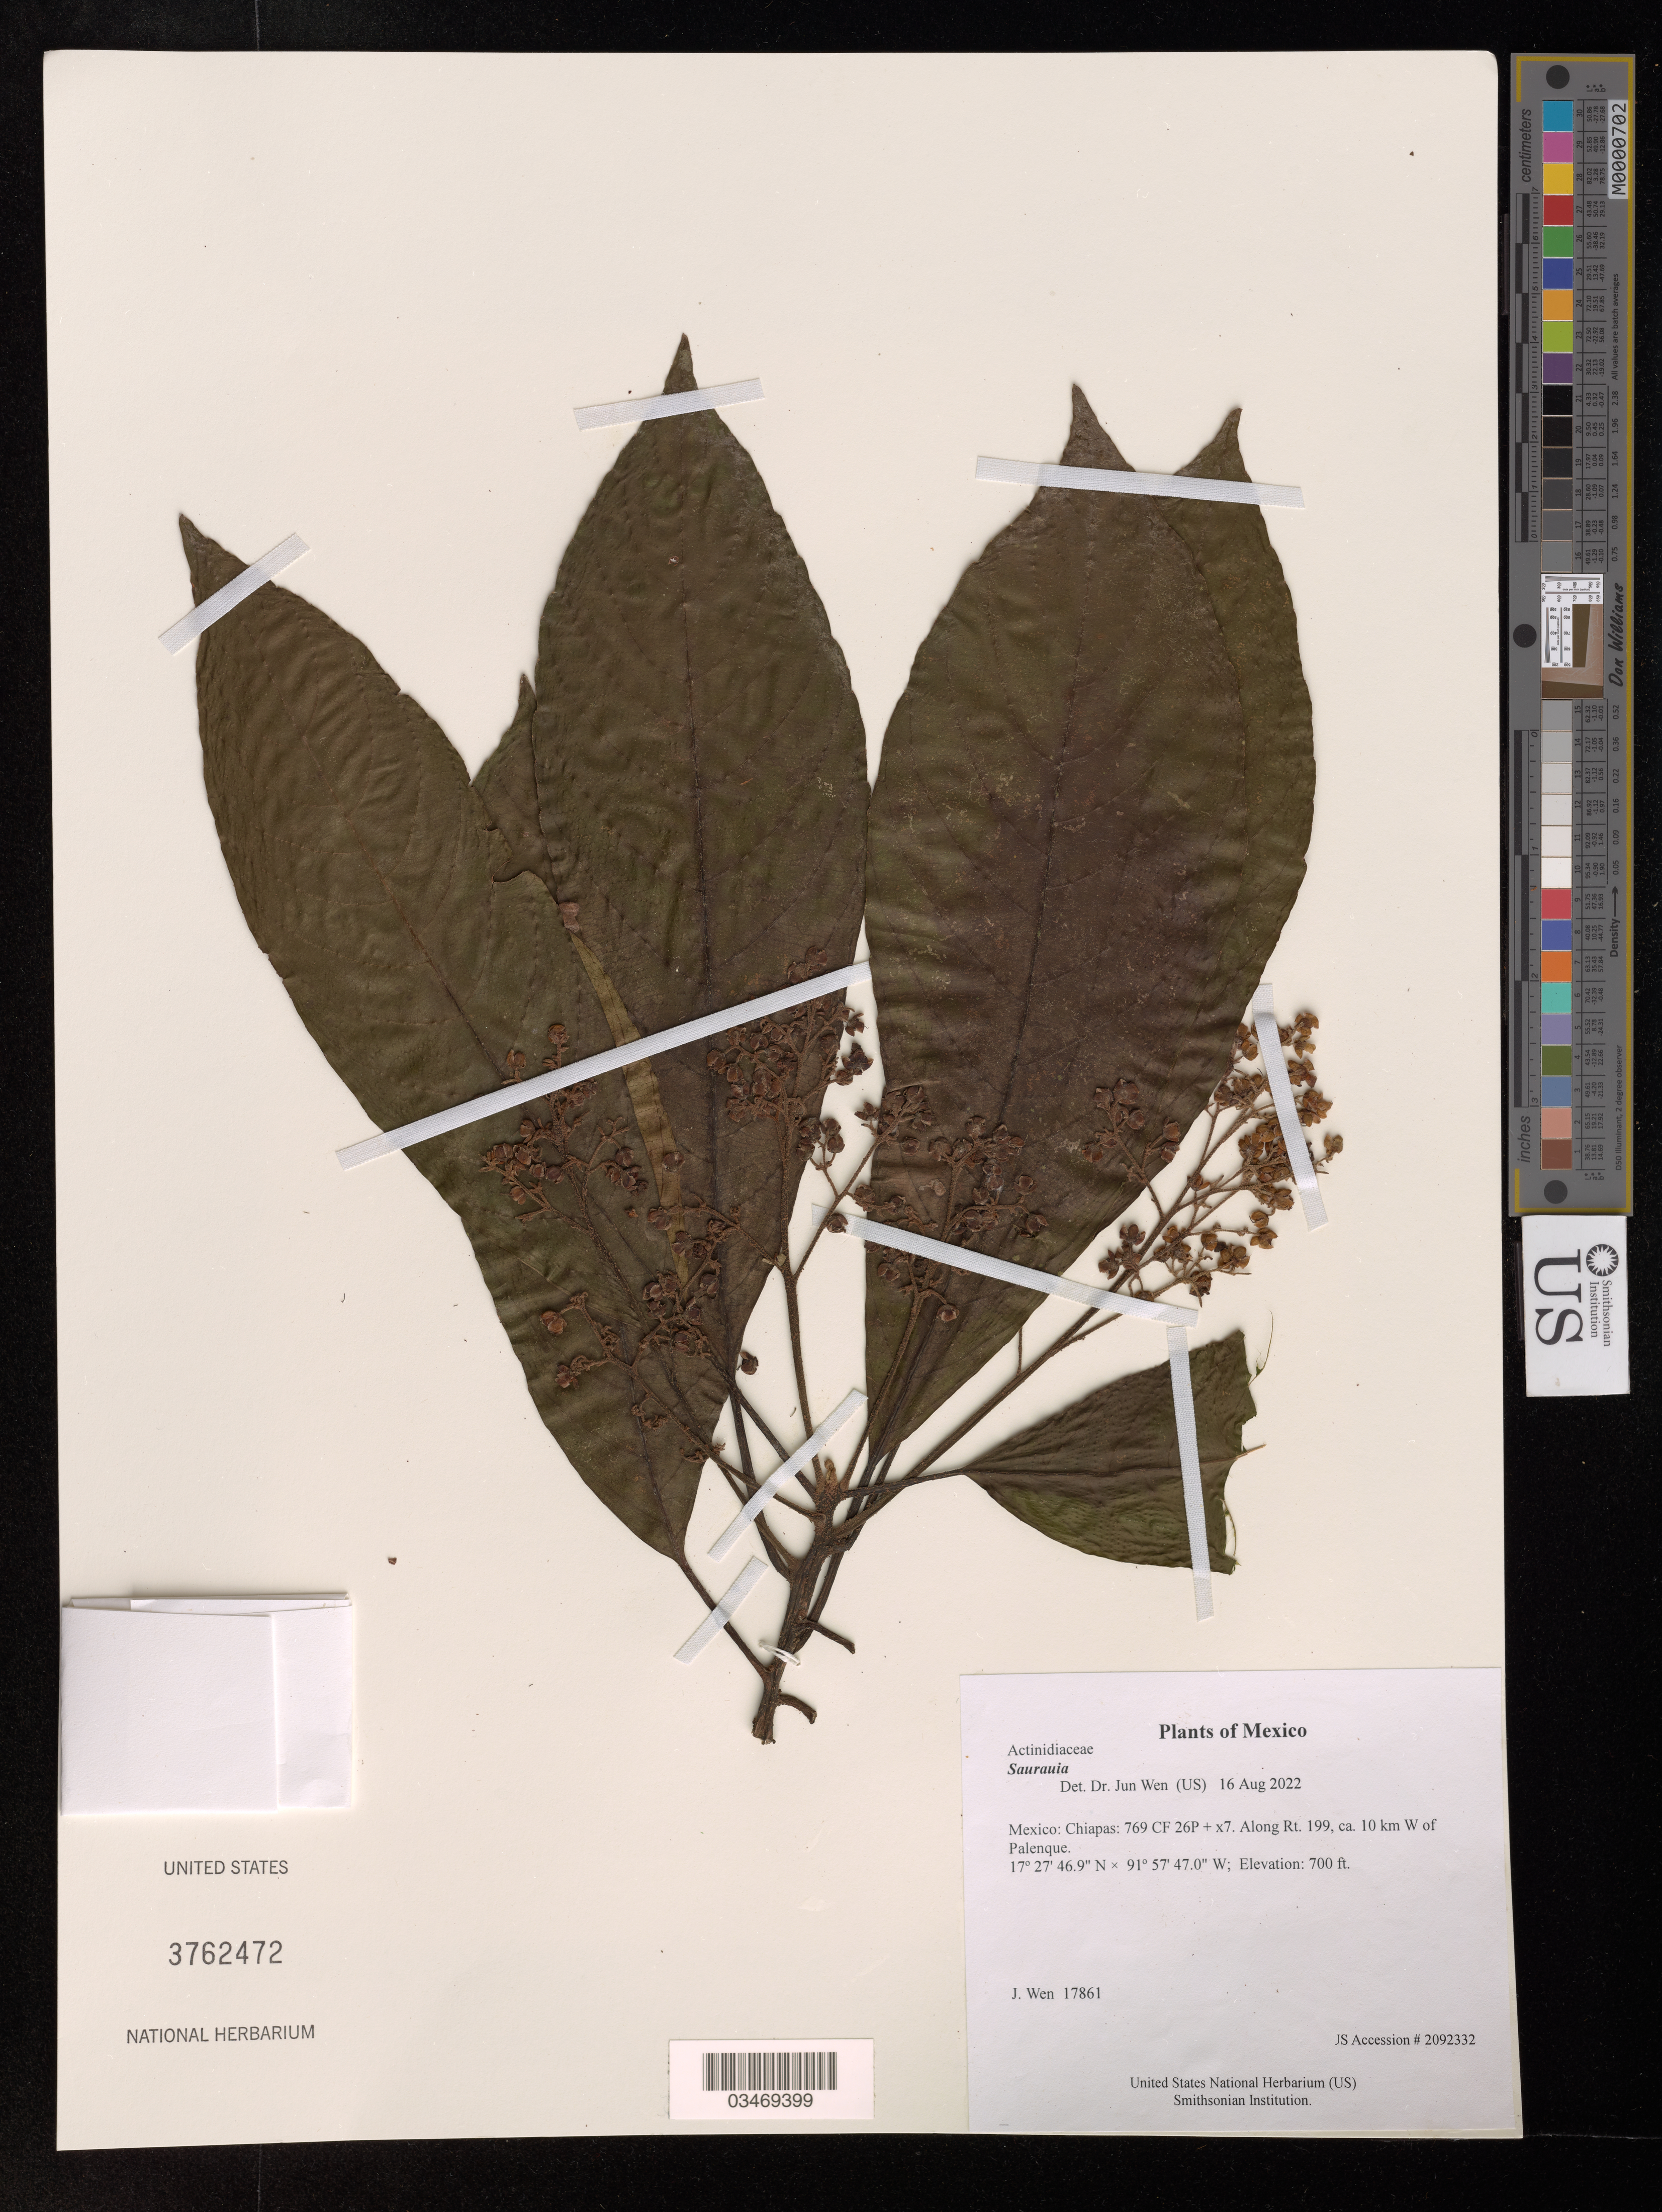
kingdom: Plantae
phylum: Tracheophyta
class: Magnoliopsida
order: Ericales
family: Actinidiaceae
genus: Saurauia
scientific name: Saurauia sp.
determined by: Wen, Jun, (BOT), Smithsonian Institution - National Museum of Natural History (UNITED STATES)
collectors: J. Wen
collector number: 17861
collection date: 2022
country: Mexico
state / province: Chiapas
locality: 769 CF 26P + x7. Along Rt. 199, ca. 10 km W of Palenque.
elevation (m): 213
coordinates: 17 27.781 N, 91 57.783 W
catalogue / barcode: US 3762472